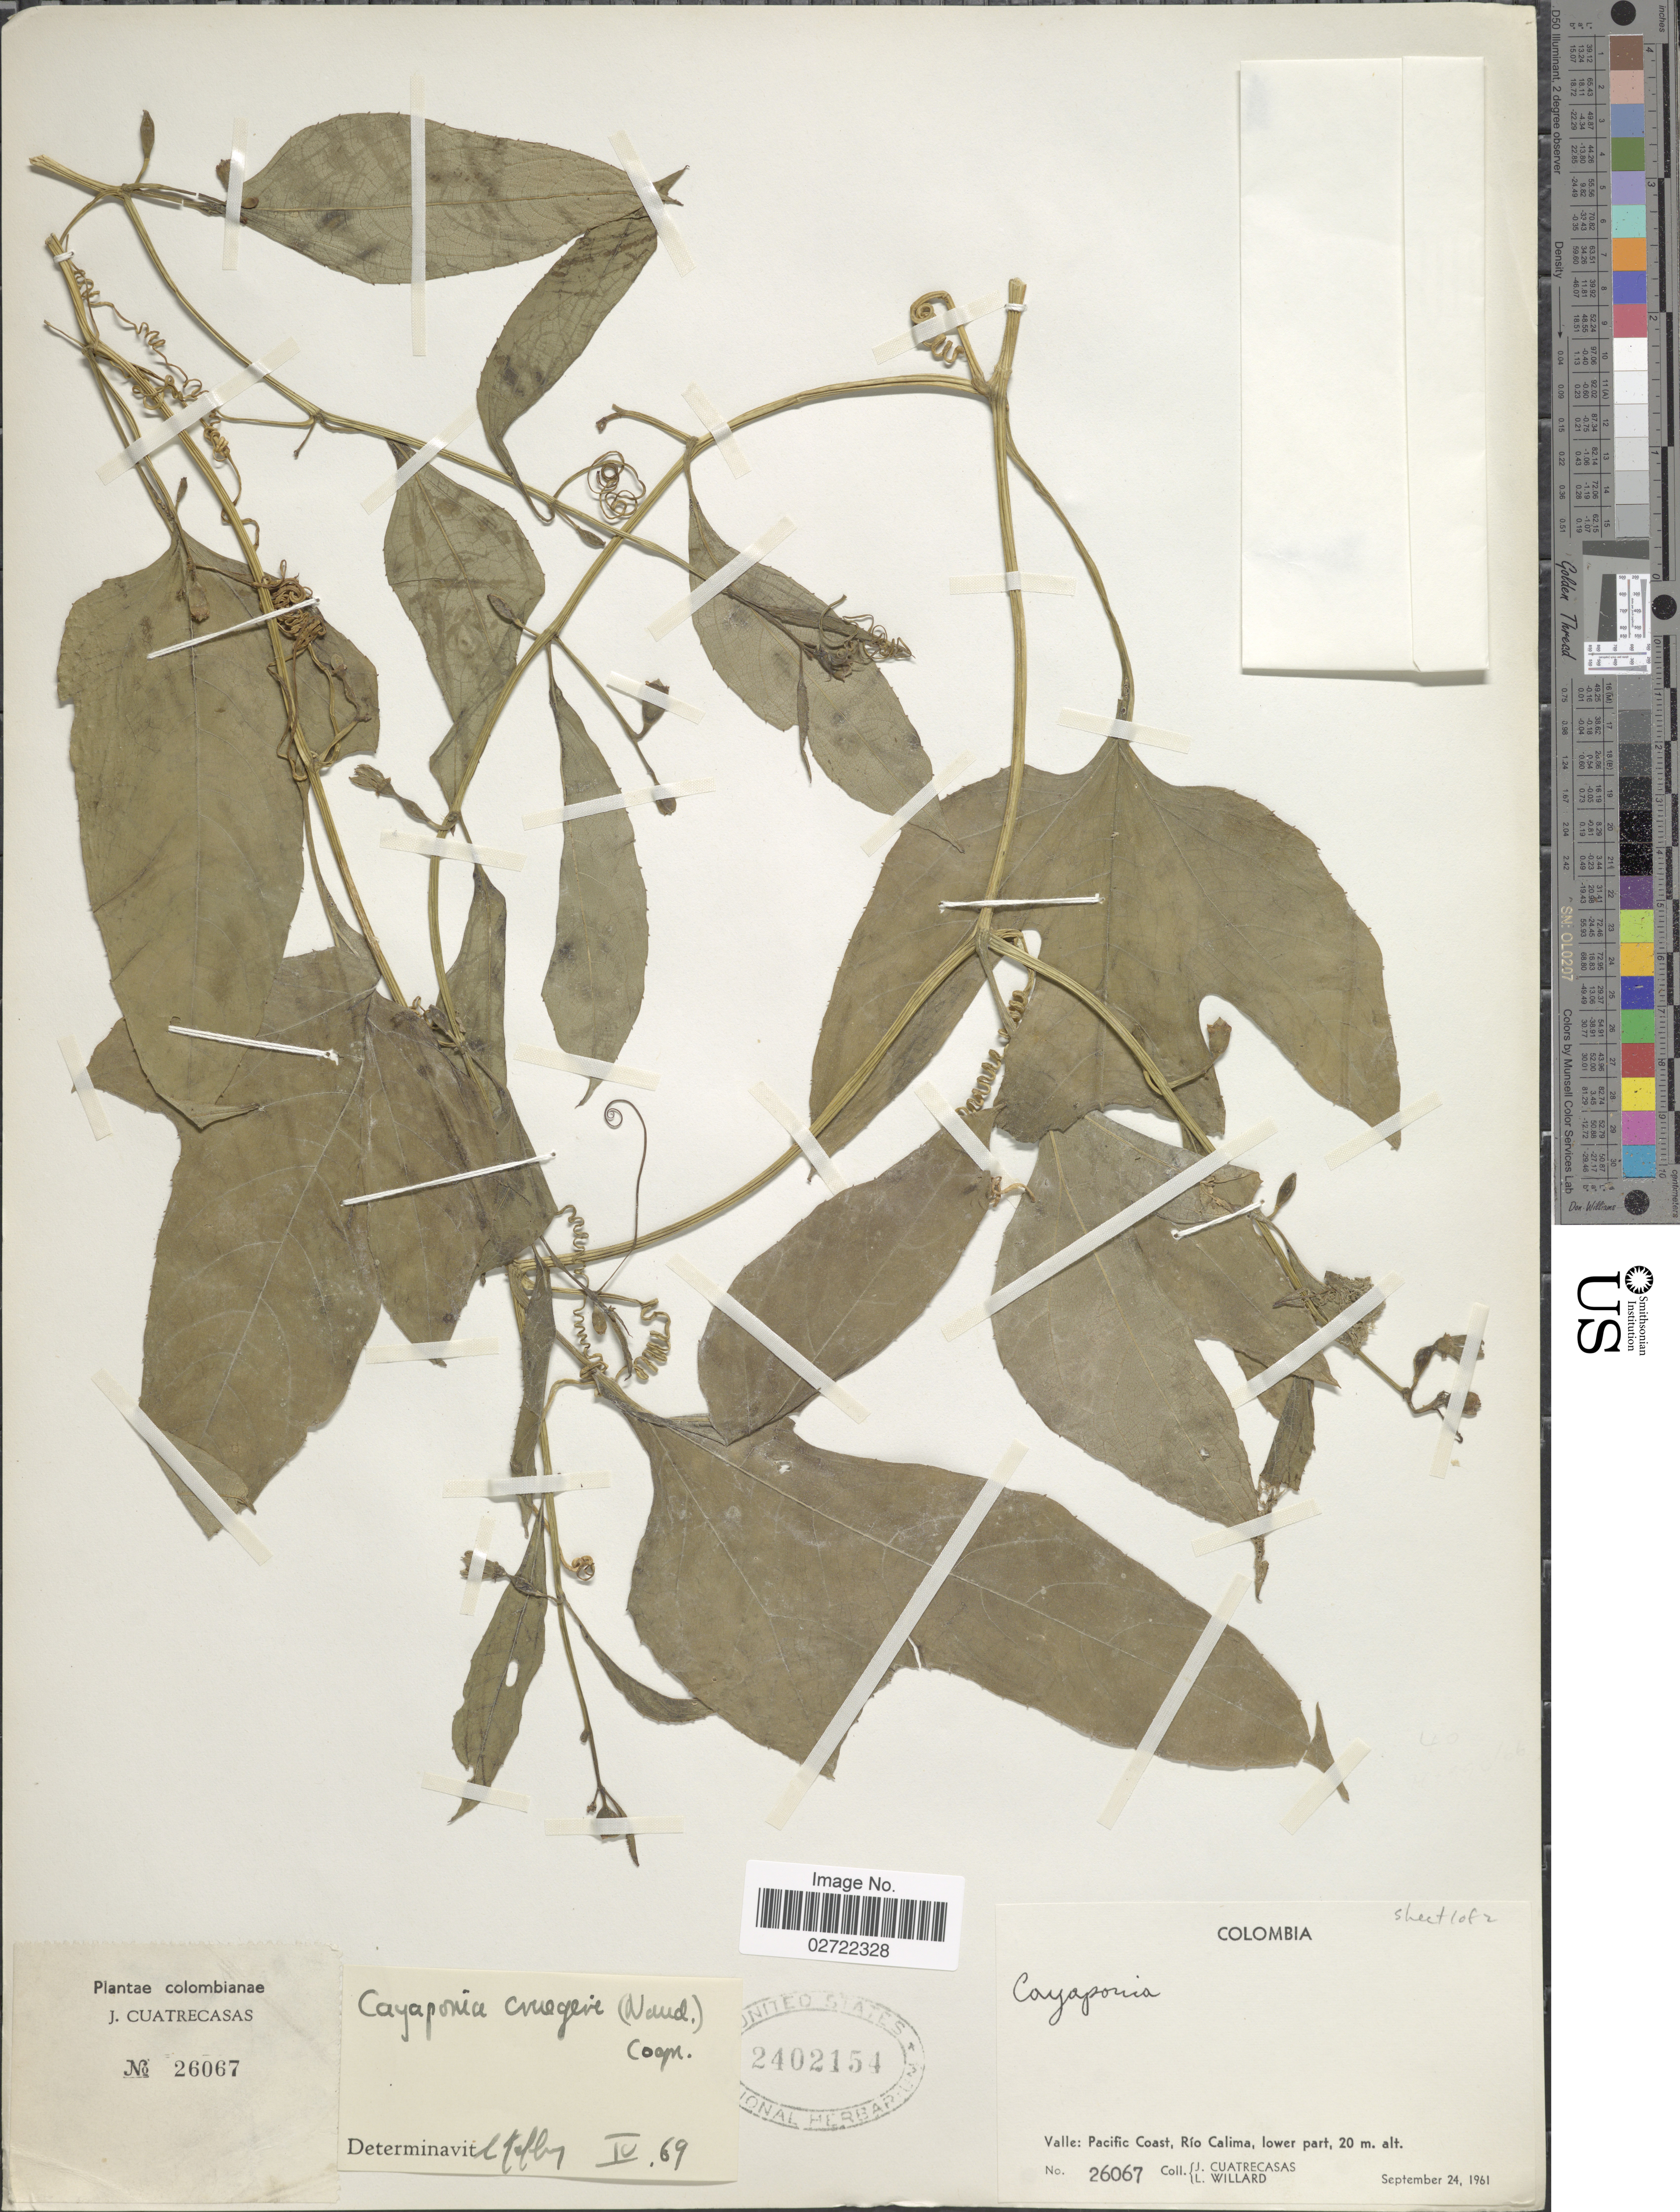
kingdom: Plantae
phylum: Tracheophyta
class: Magnoliopsida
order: Cucurbitales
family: Cucurbitaceae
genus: Cayaponia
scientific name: Cayaponia cruegeri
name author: (Naudin) Cogn.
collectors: J. Cuatrecasas & L. Willard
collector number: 26067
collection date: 1961-09-24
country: Colombia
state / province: Valle del Cauca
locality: Valle: Pacific Coast, Rio Calima, lower part.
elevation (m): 20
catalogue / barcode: US 2402154